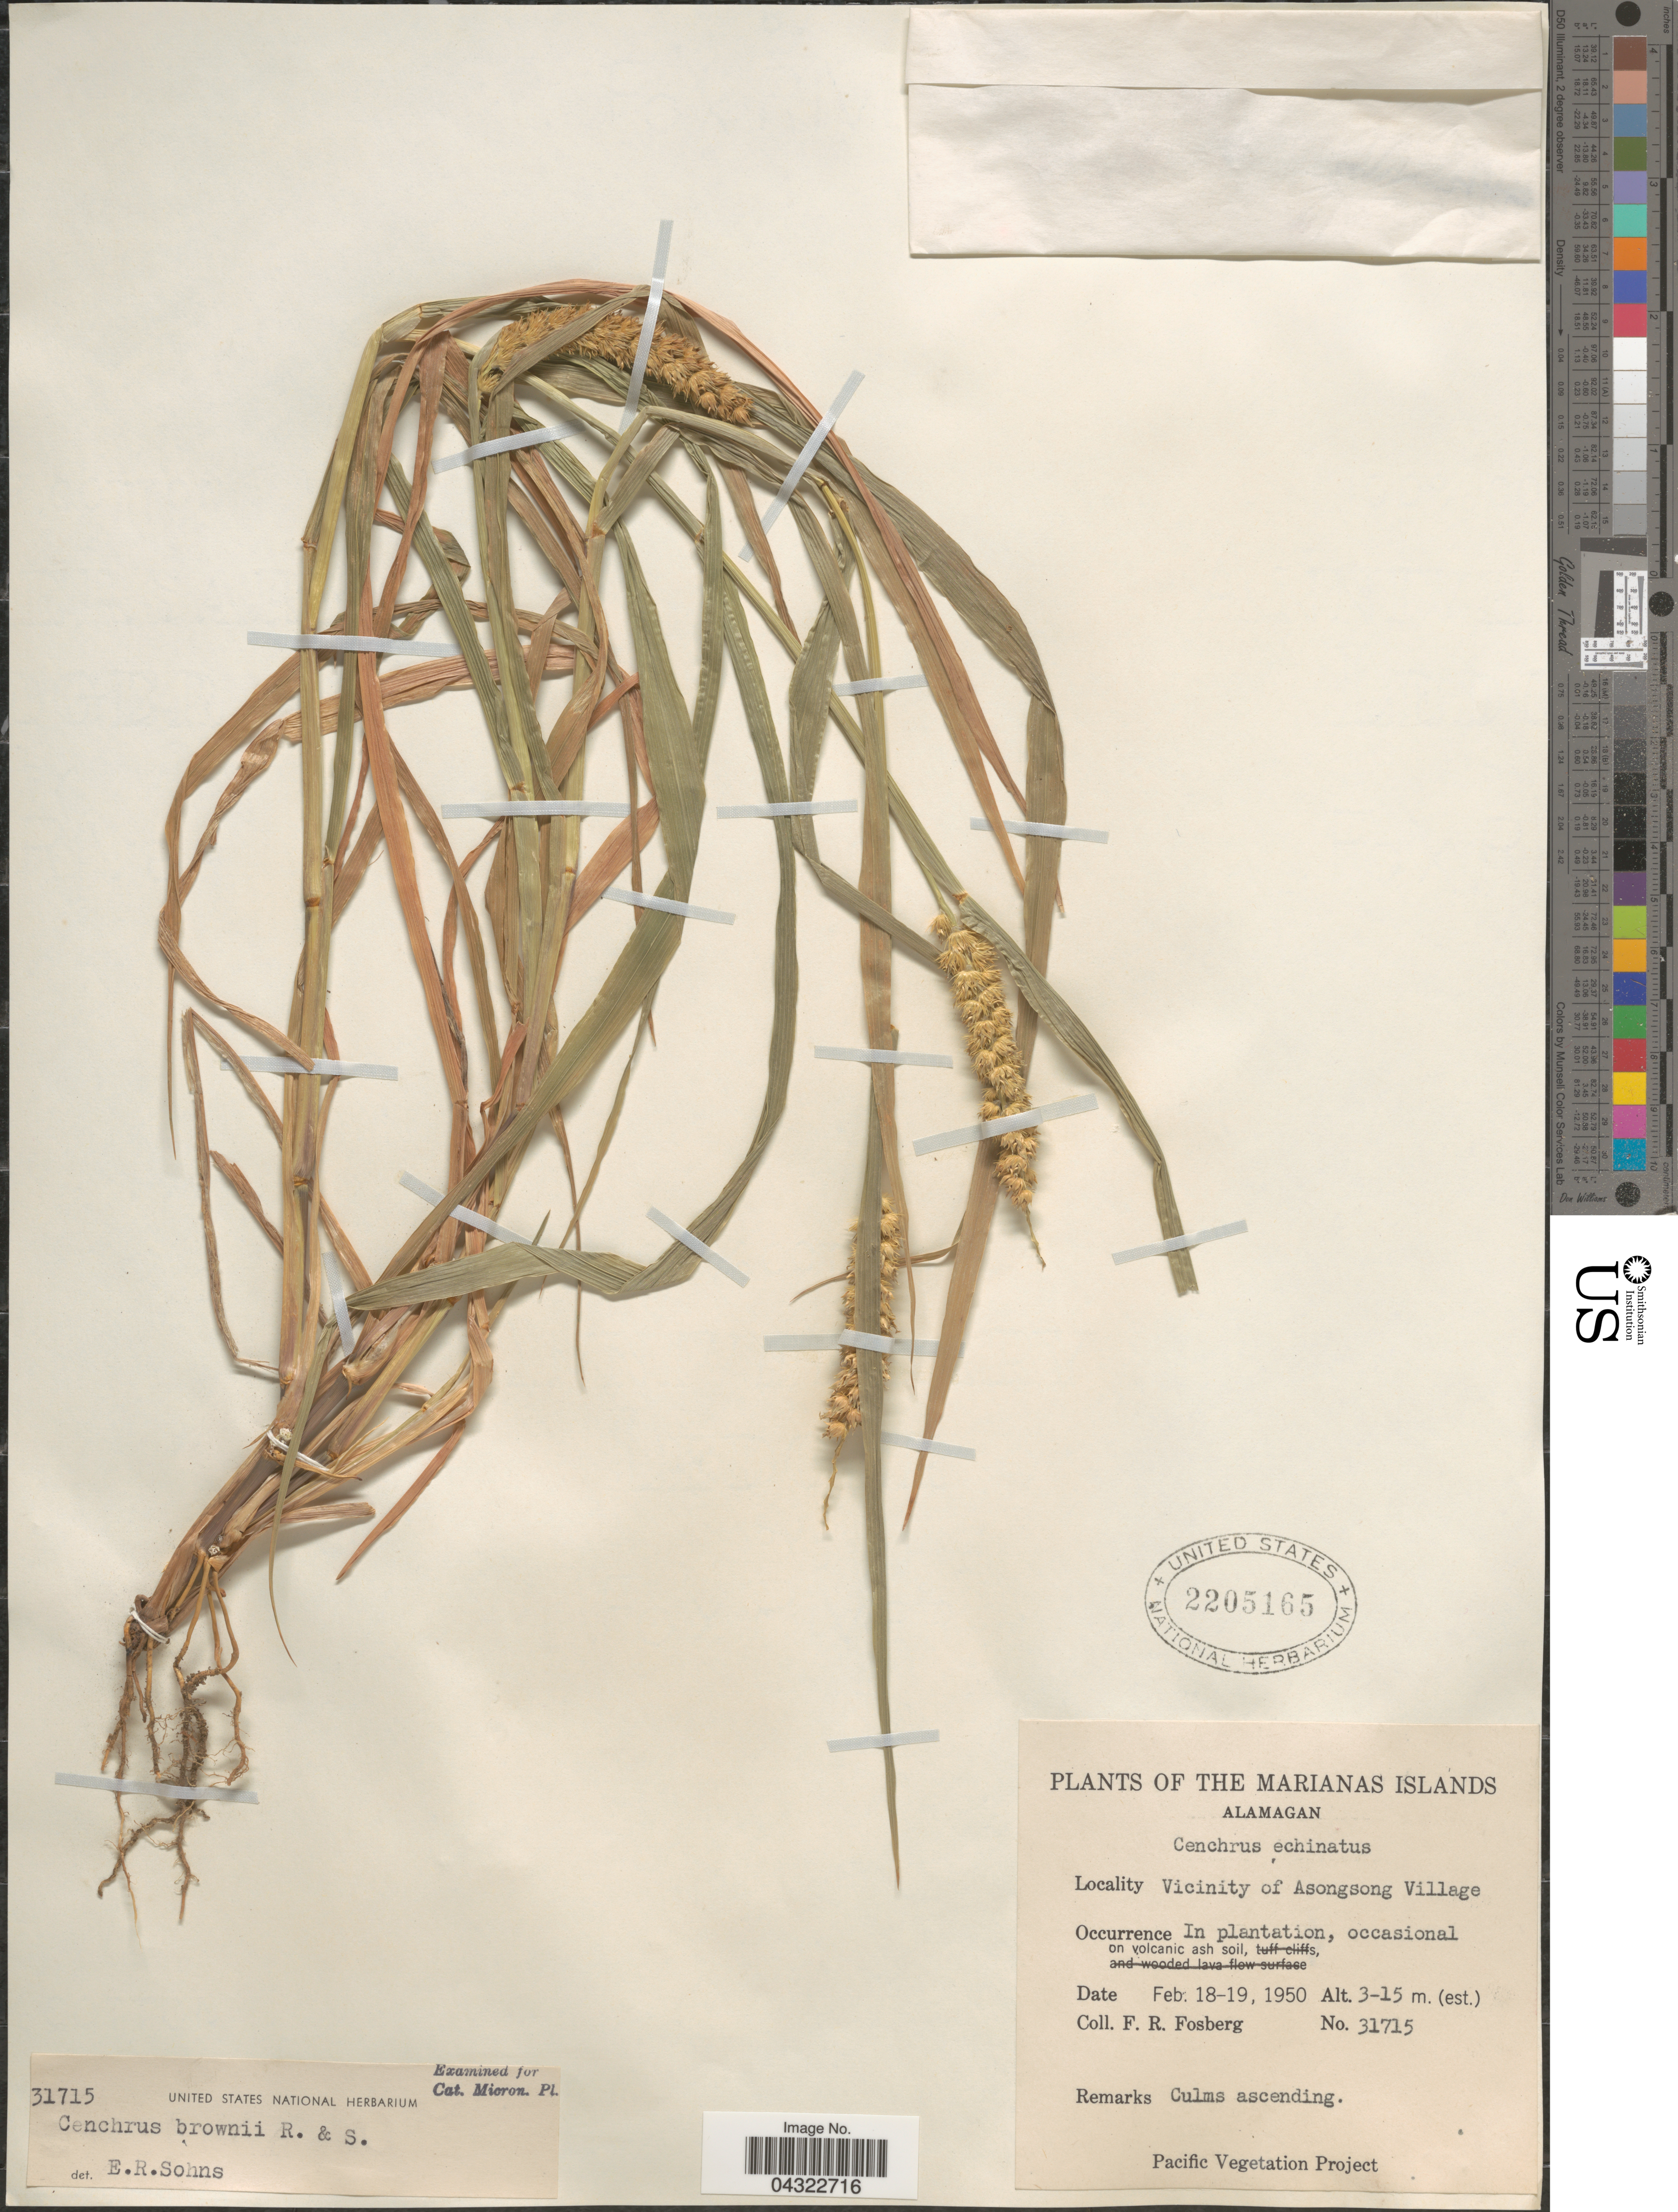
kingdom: Plantae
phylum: Tracheophyta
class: Liliopsida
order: Poales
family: Poaceae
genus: Cenchrus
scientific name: Cenchrus brownii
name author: Roem. & Schult.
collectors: F. R. Fosberg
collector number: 31715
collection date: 1950-02-18/1950-02-19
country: Northern Mariana Islands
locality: The Marianas Islands. Alamagan. Vicinity of Asongsong Village.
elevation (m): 3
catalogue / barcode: US 2205165